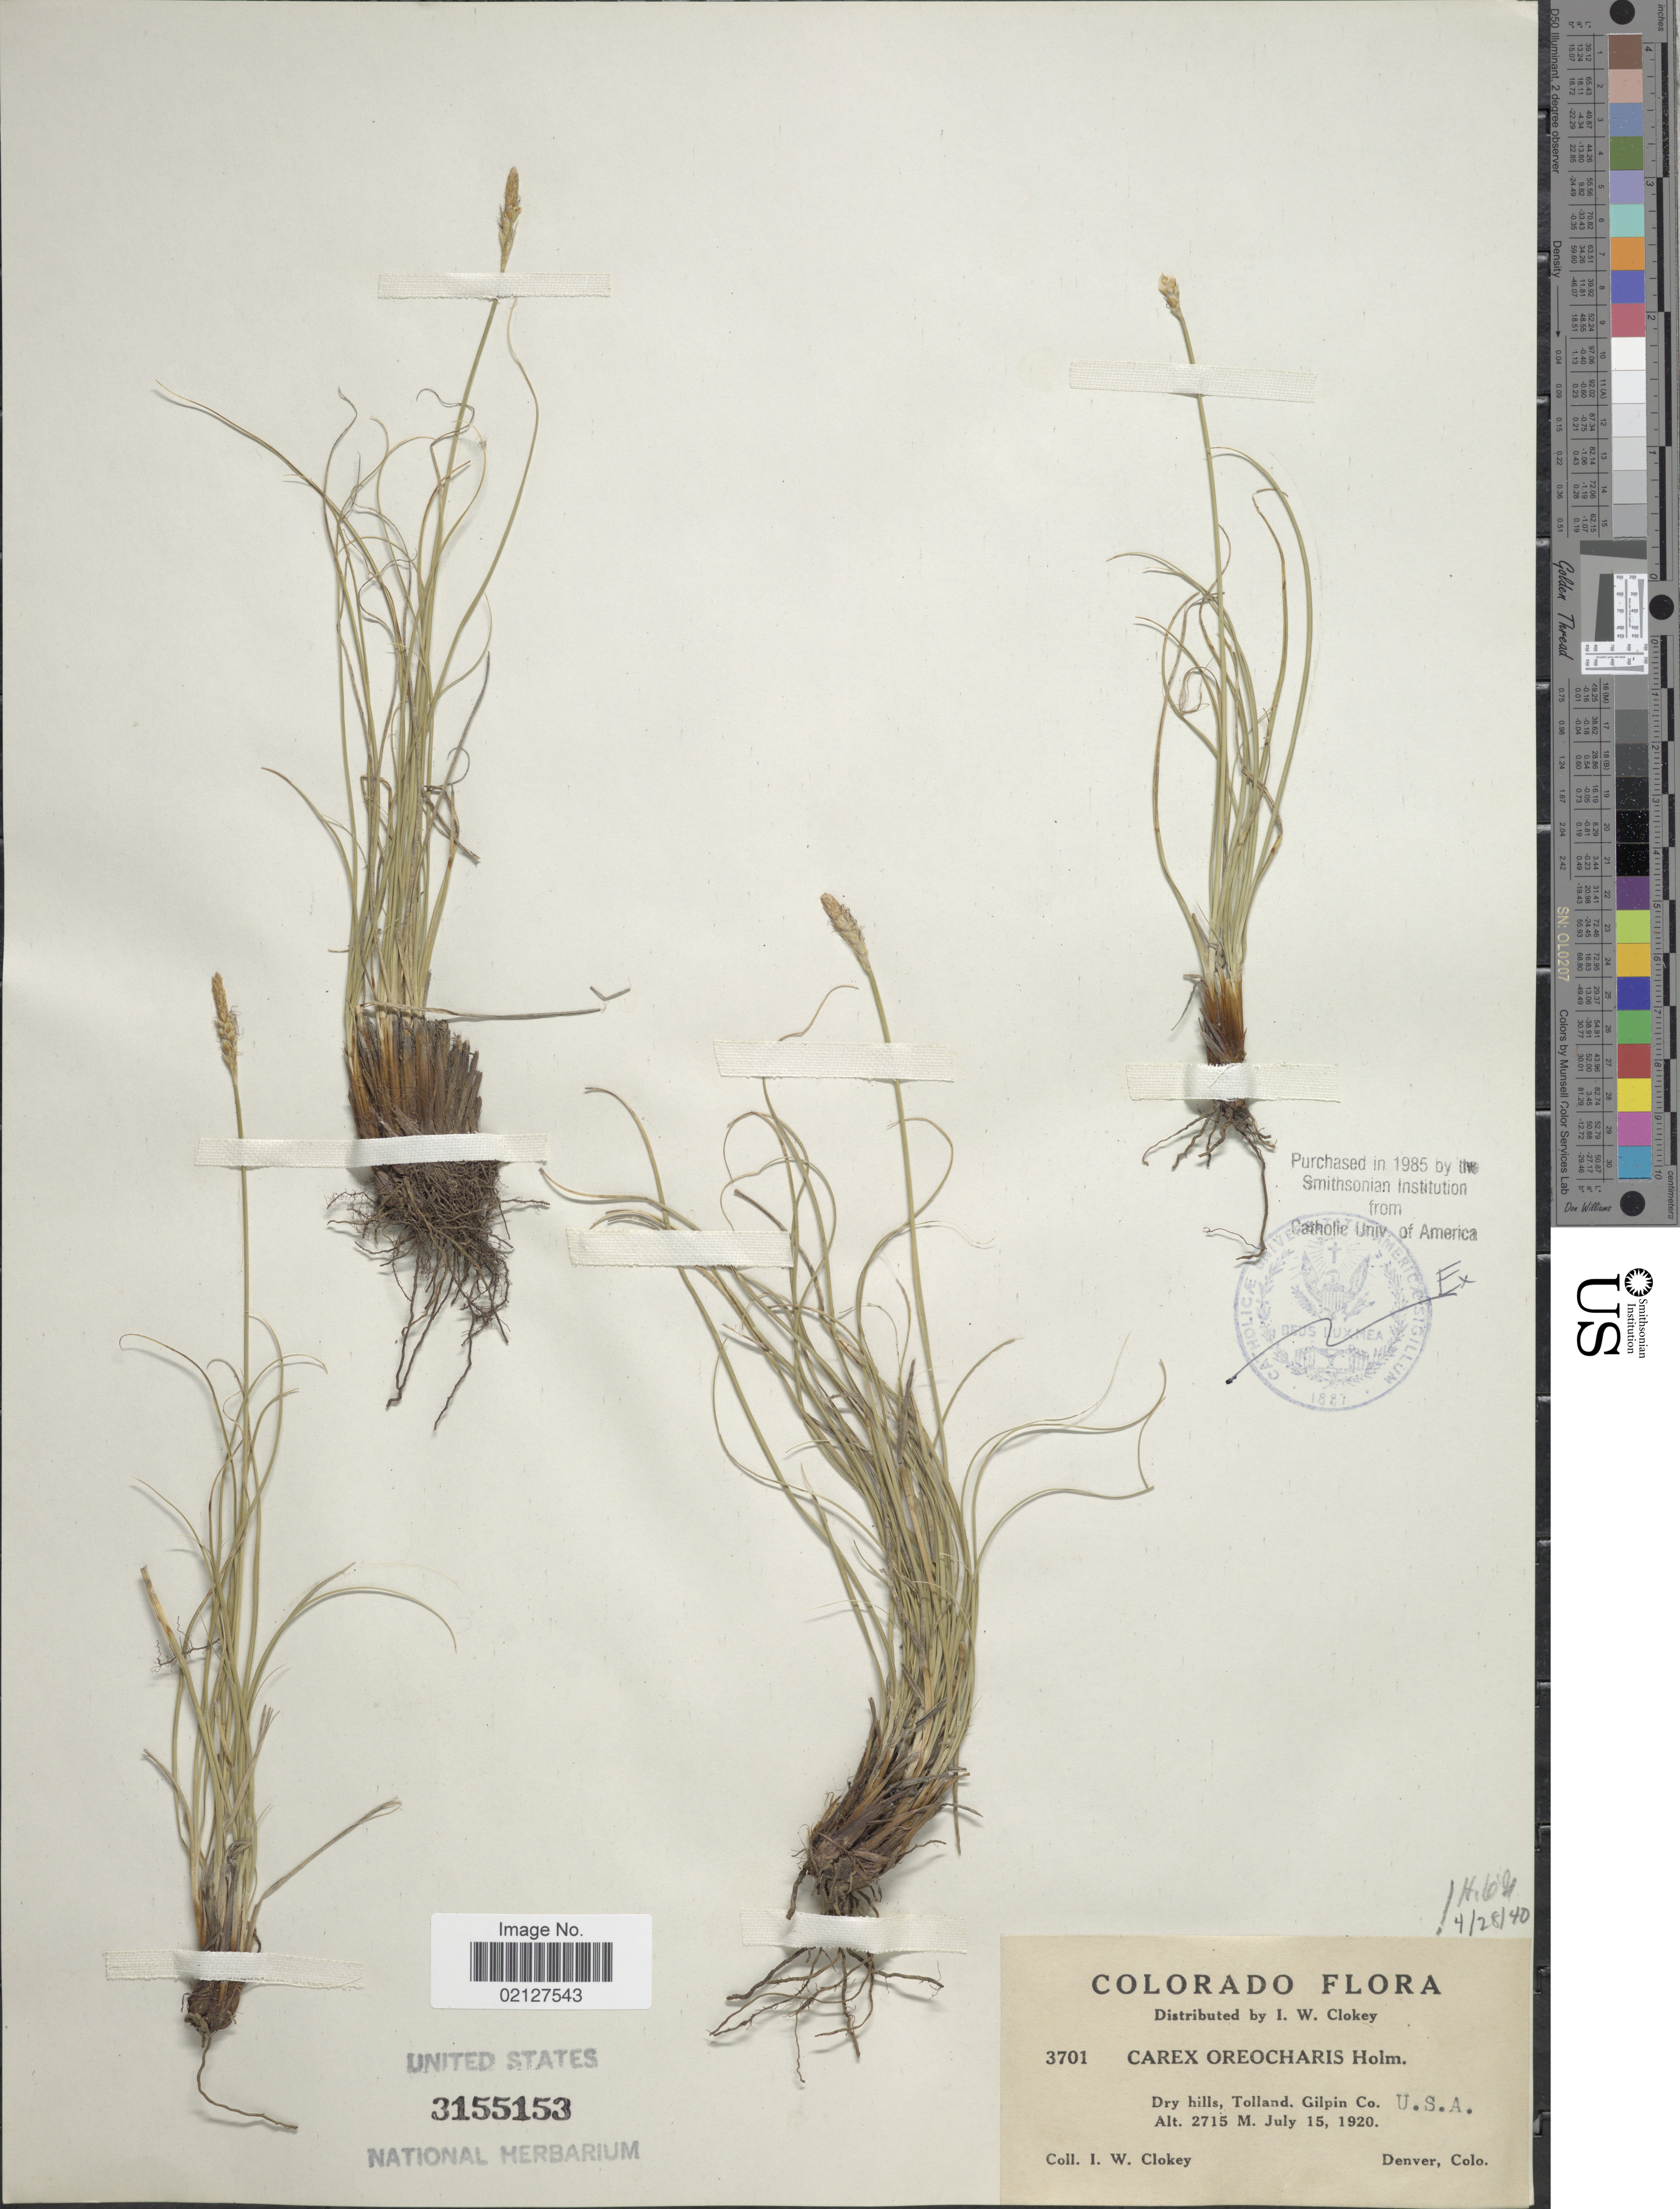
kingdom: Plantae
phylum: Tracheophyta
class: Liliopsida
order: Poales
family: Cyperaceae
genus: Carex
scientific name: Carex oreocharis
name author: Holm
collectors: I. W. Clokey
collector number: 3701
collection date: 1920-07-15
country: United States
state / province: Colorado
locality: Dry hills, Tolland, Gilpin Co.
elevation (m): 2715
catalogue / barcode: US 3155153